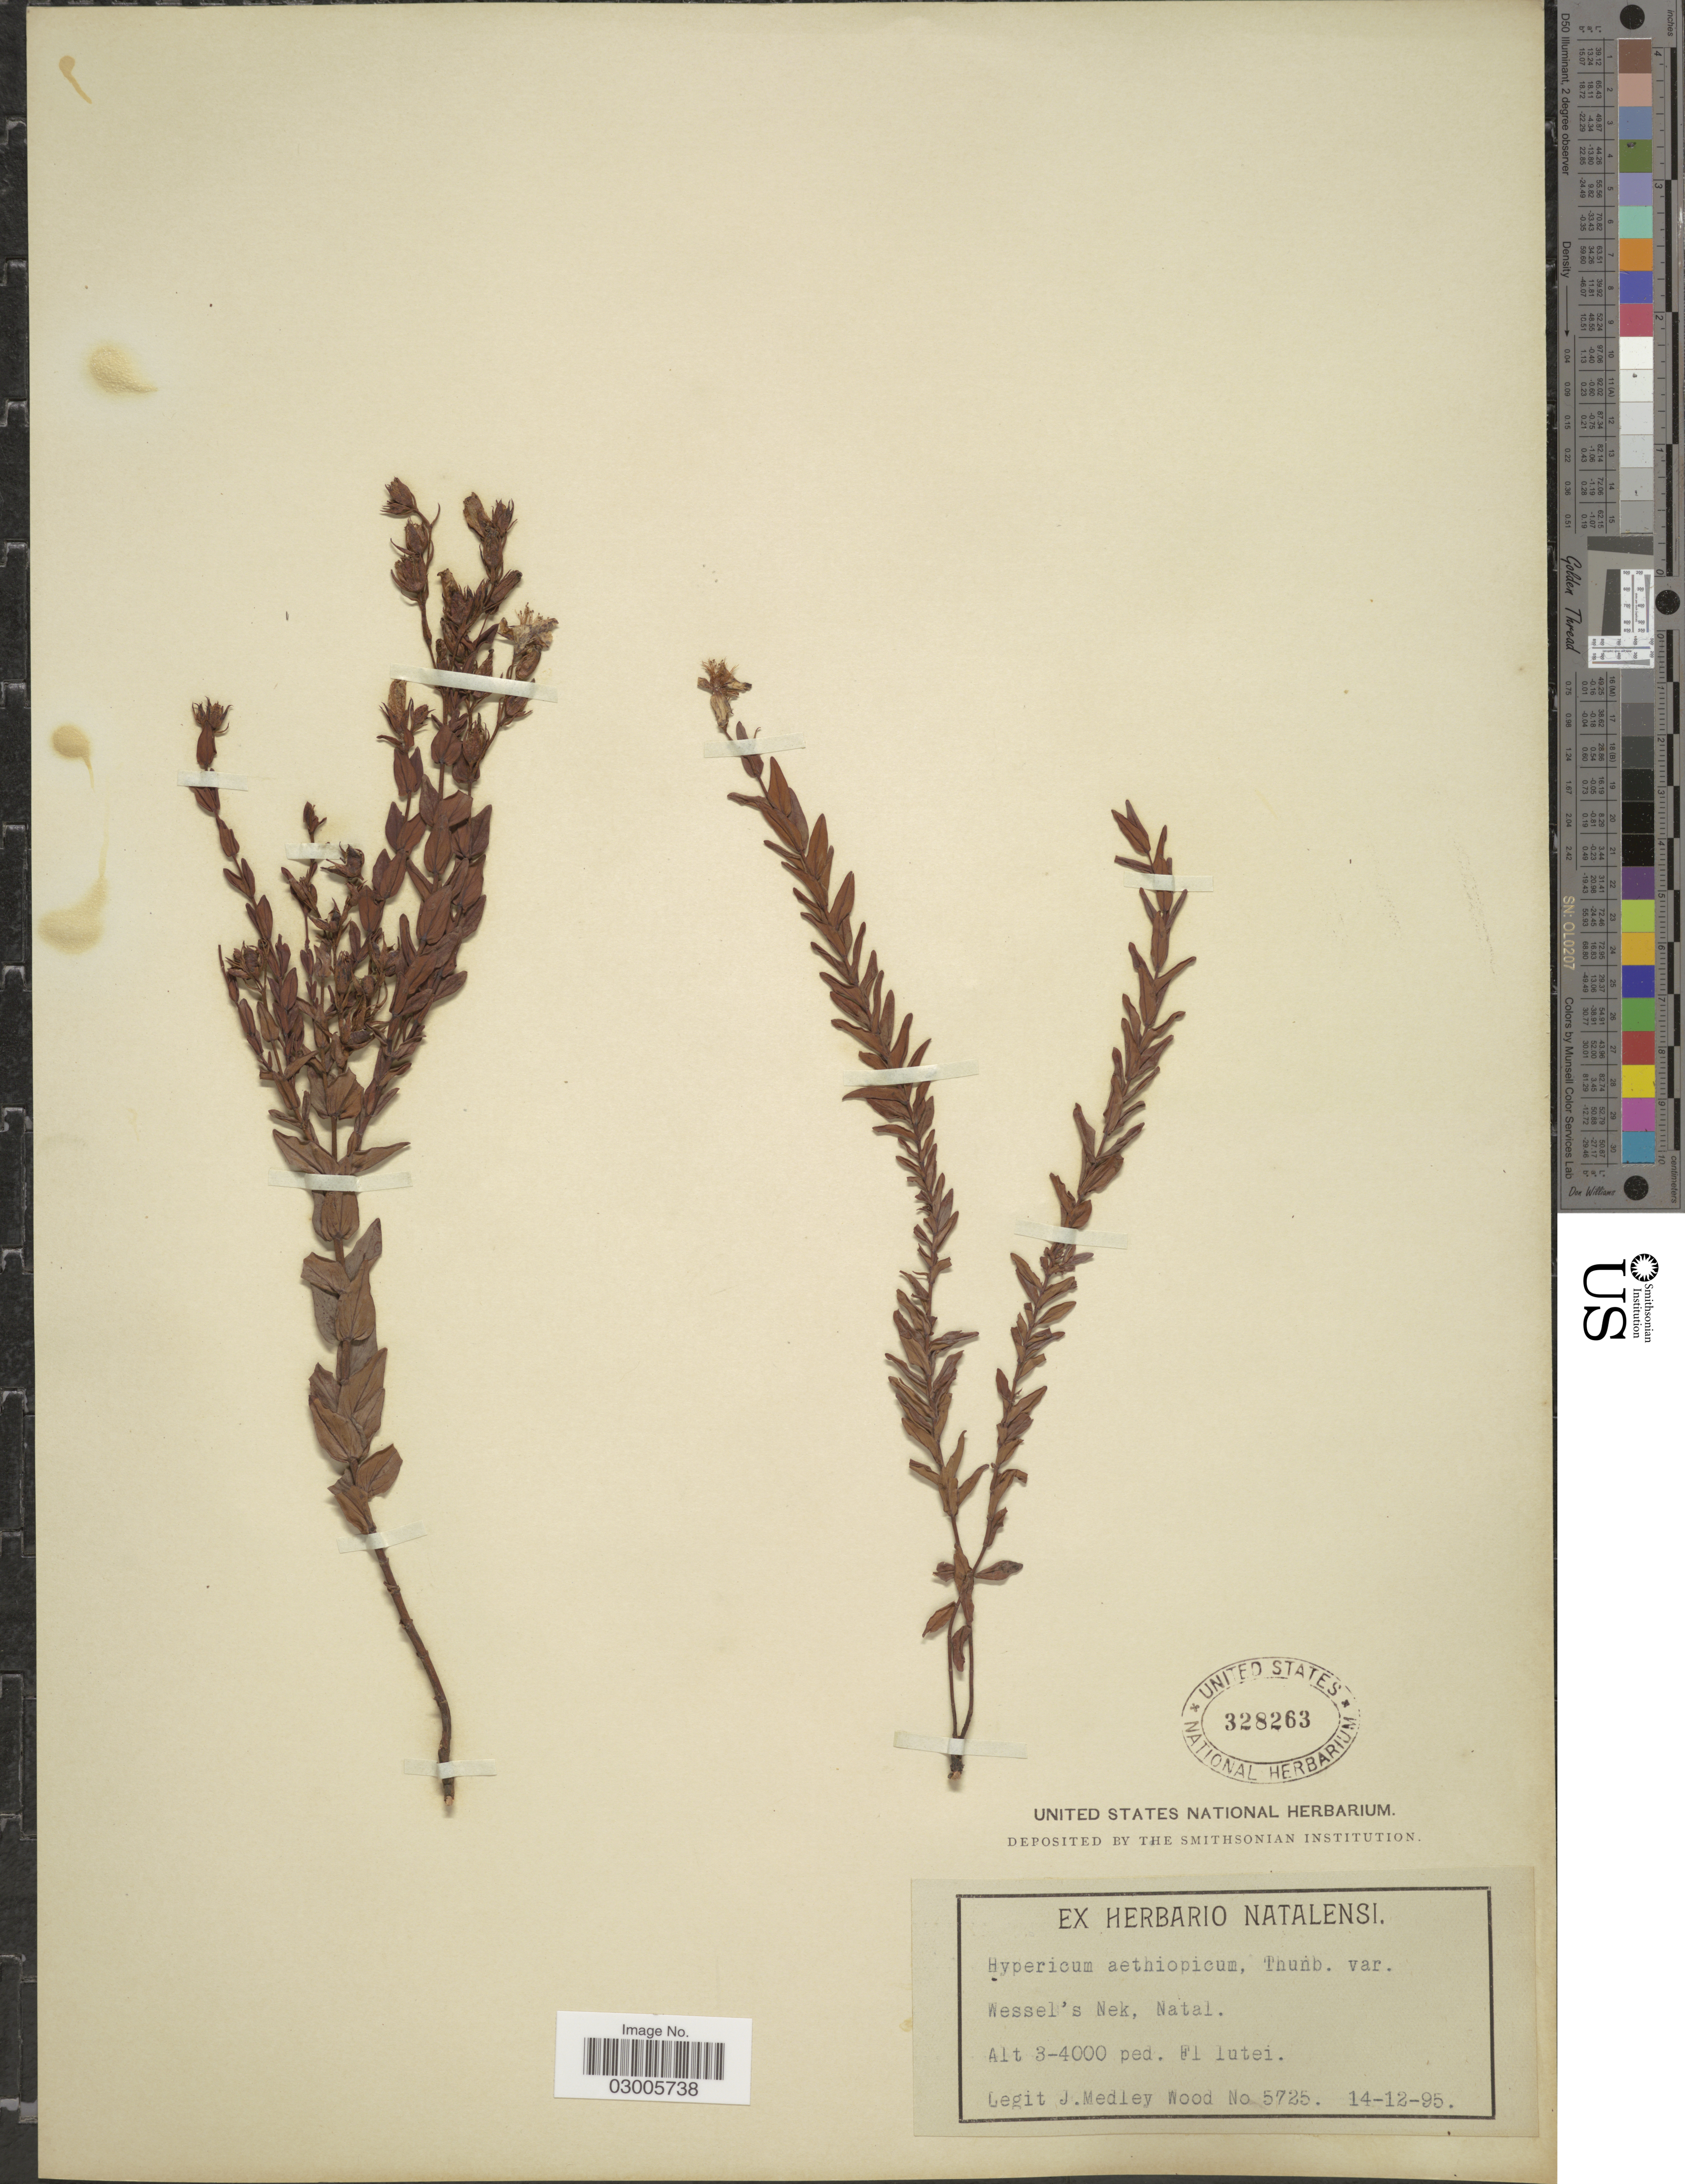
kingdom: Plantae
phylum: Tracheophyta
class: Magnoliopsida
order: Malpighiales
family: Hypericaceae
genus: Hypericum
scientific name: Hypericum aethiopicum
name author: Thunb.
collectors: J. Medley Wood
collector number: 5725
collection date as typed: Transcribed d/m/y: 14/12/95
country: South Africa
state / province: KwaZulu-Natal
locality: Wessel's Nek, Natal.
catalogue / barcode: US 328263